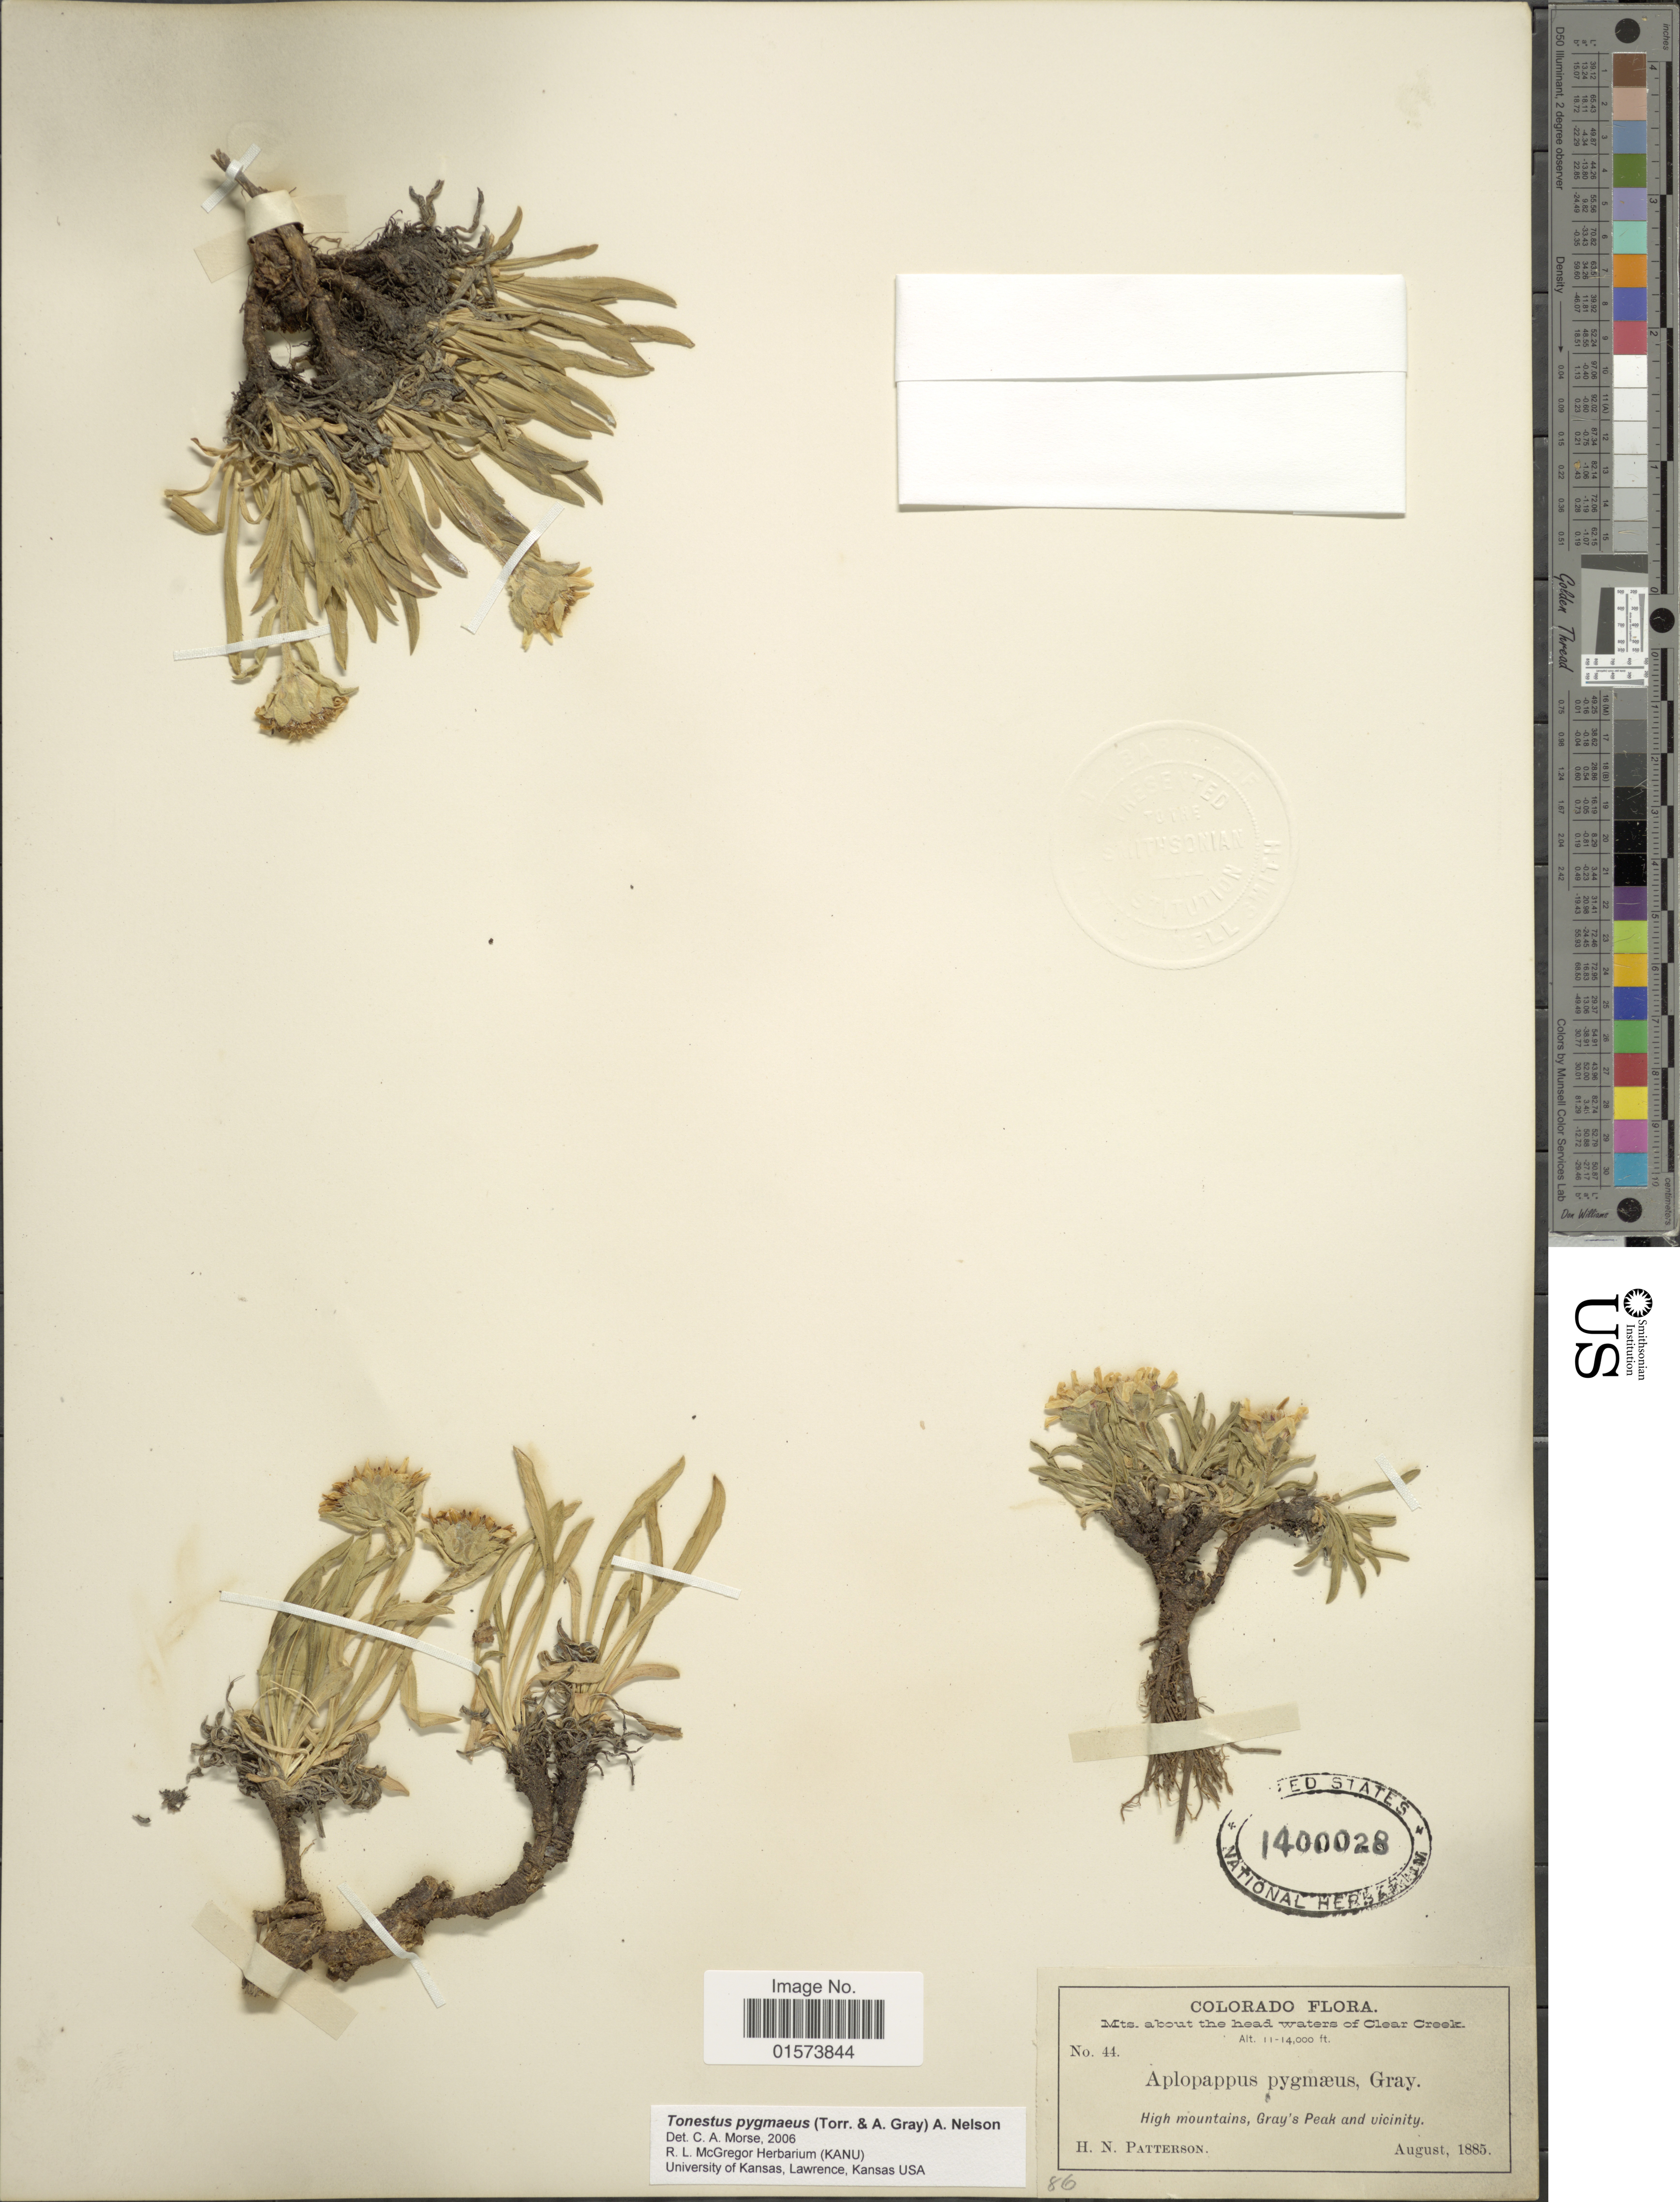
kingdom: Plantae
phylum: Tracheophyta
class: Magnoliopsida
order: Asterales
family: Asteraceae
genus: Tonestus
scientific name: Tonestus pygmaeus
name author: (Torr. & A. Gray) A. Nelson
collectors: H. N. Patterson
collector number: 44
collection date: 1885-08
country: United States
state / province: Colorado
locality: Mts. about the head waters of Clear Creek, high mountains, Gray's Peak and vicinity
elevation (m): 3353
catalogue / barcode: US 1400028